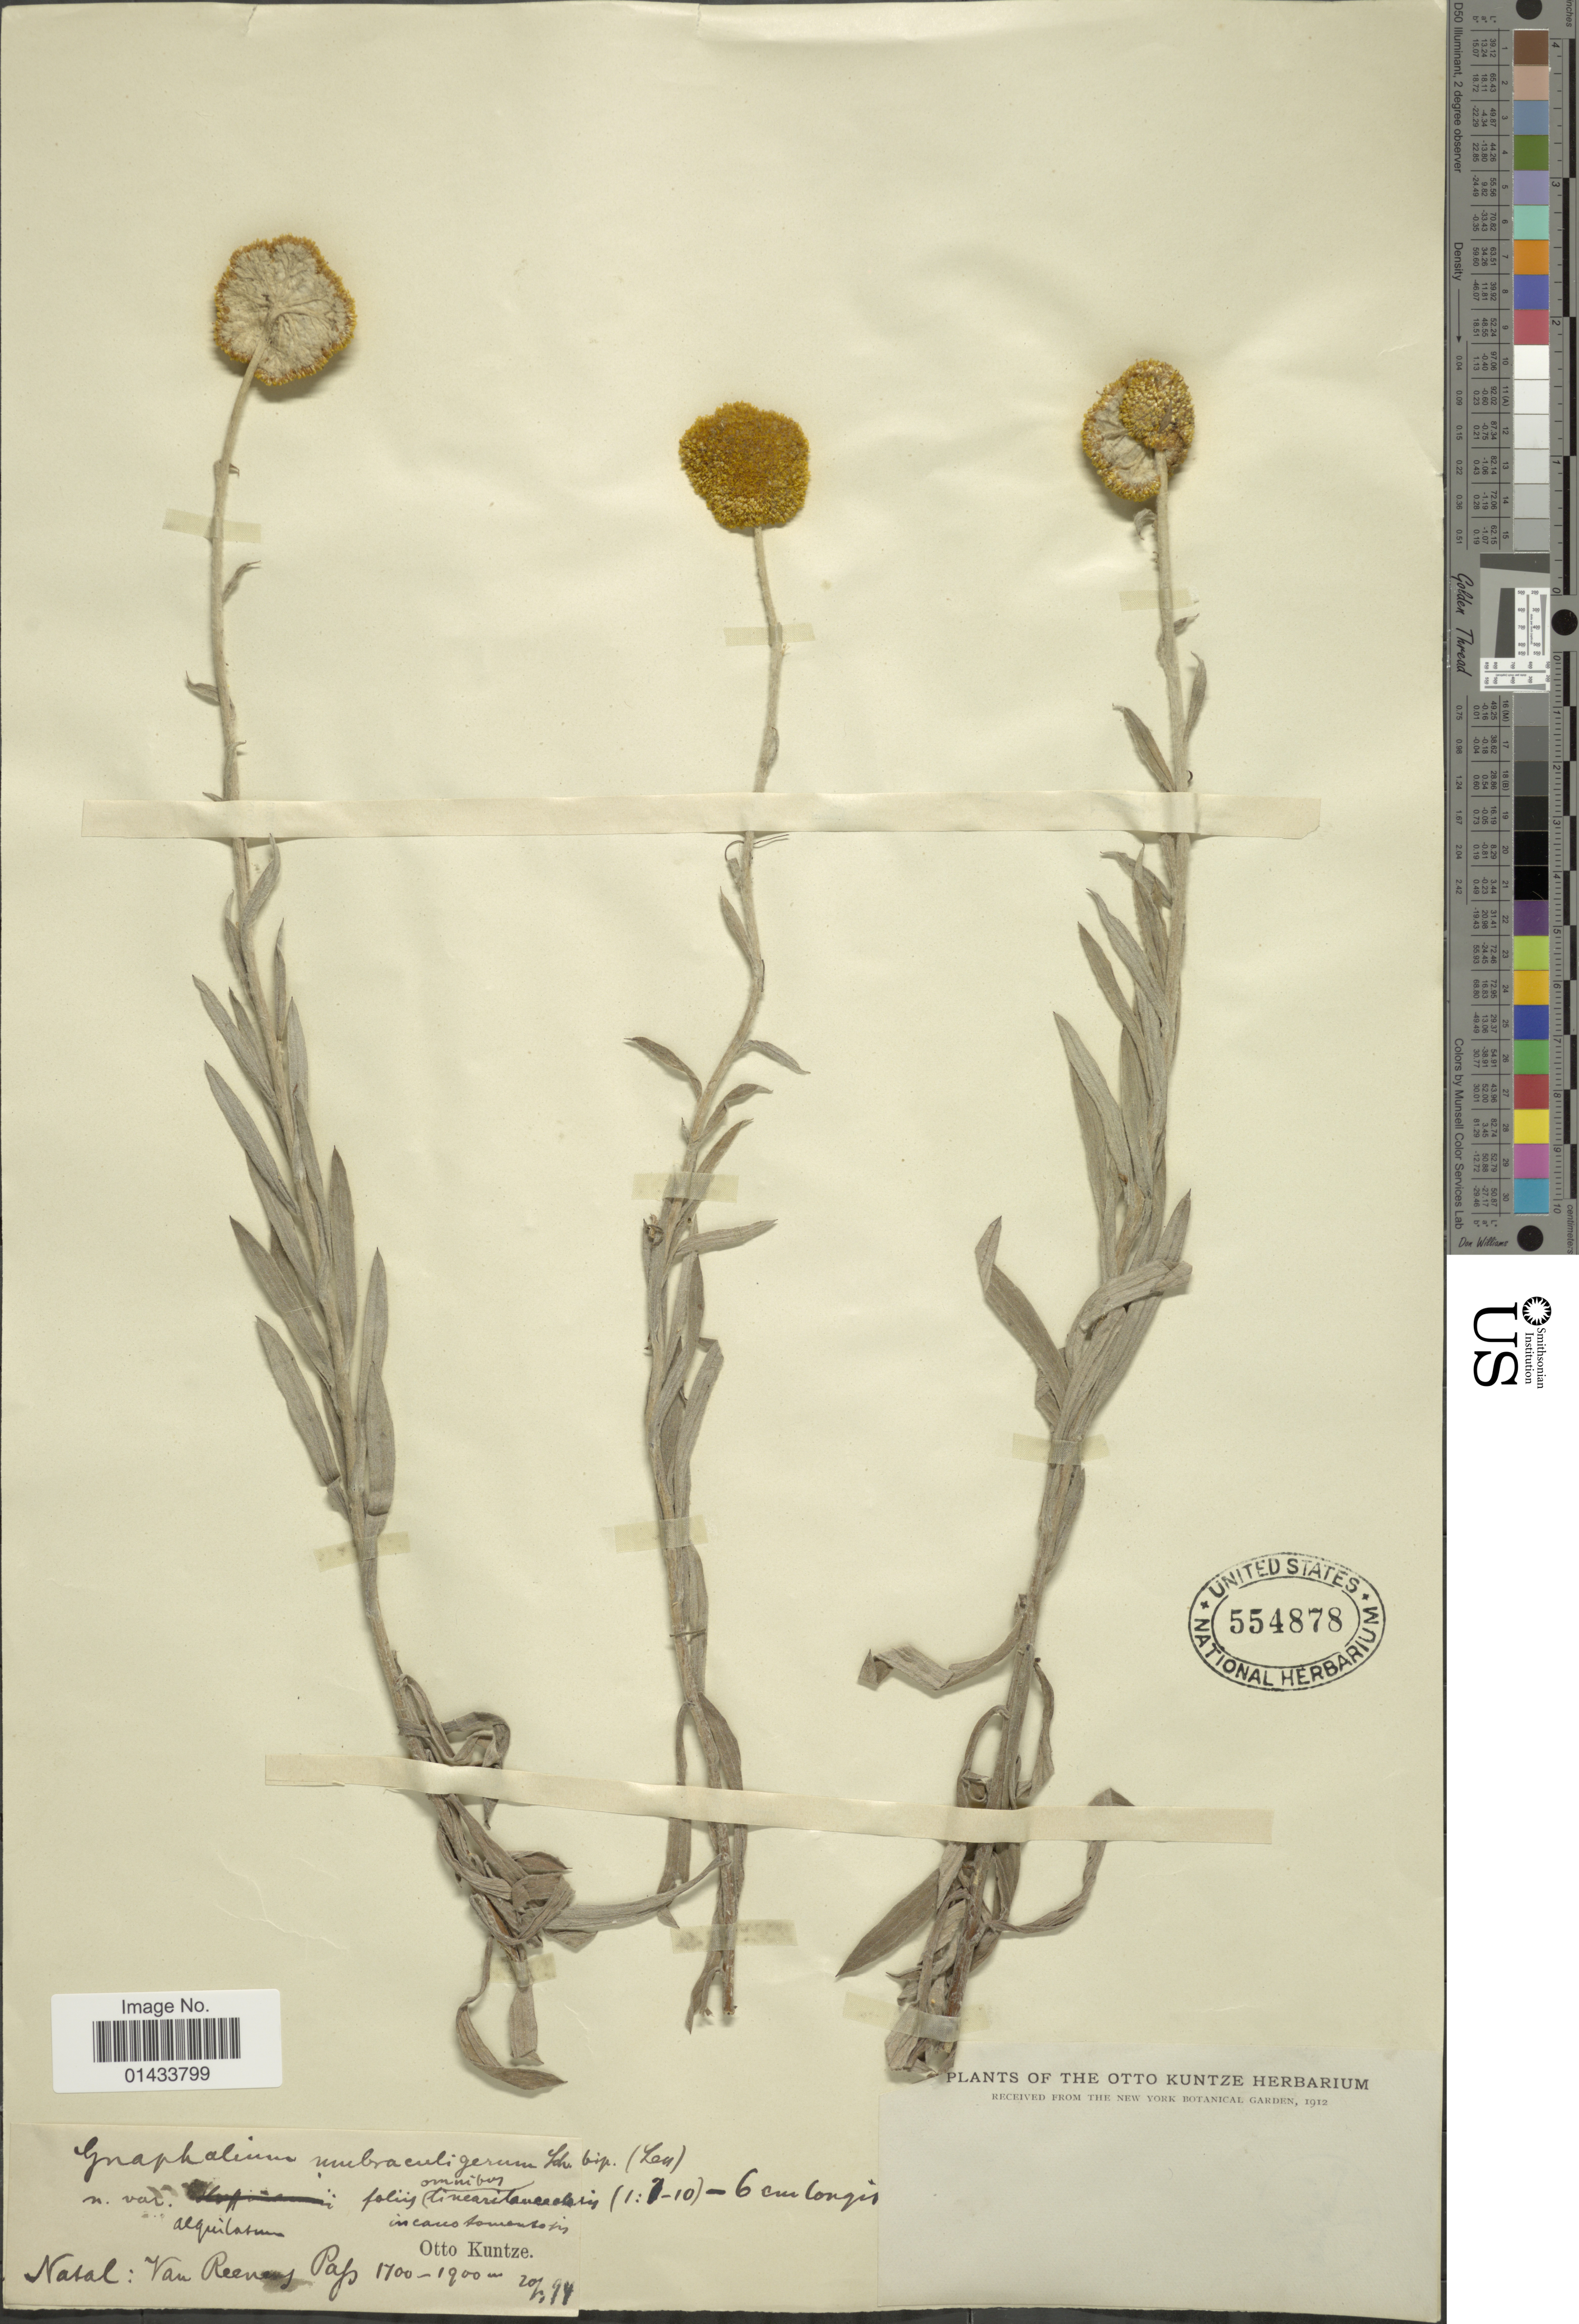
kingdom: Plantae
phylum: Tracheophyta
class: Magnoliopsida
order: Asterales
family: Asteraceae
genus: Helichrysum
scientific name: Helichrysum umbraculigerum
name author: Less.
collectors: C.E.O. Kuntze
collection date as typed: Transcribed d/m/y: 20/3/94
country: South Africa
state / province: KwaZulu-Natal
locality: Natal: Van Reenenspas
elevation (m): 1700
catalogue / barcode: US 554878